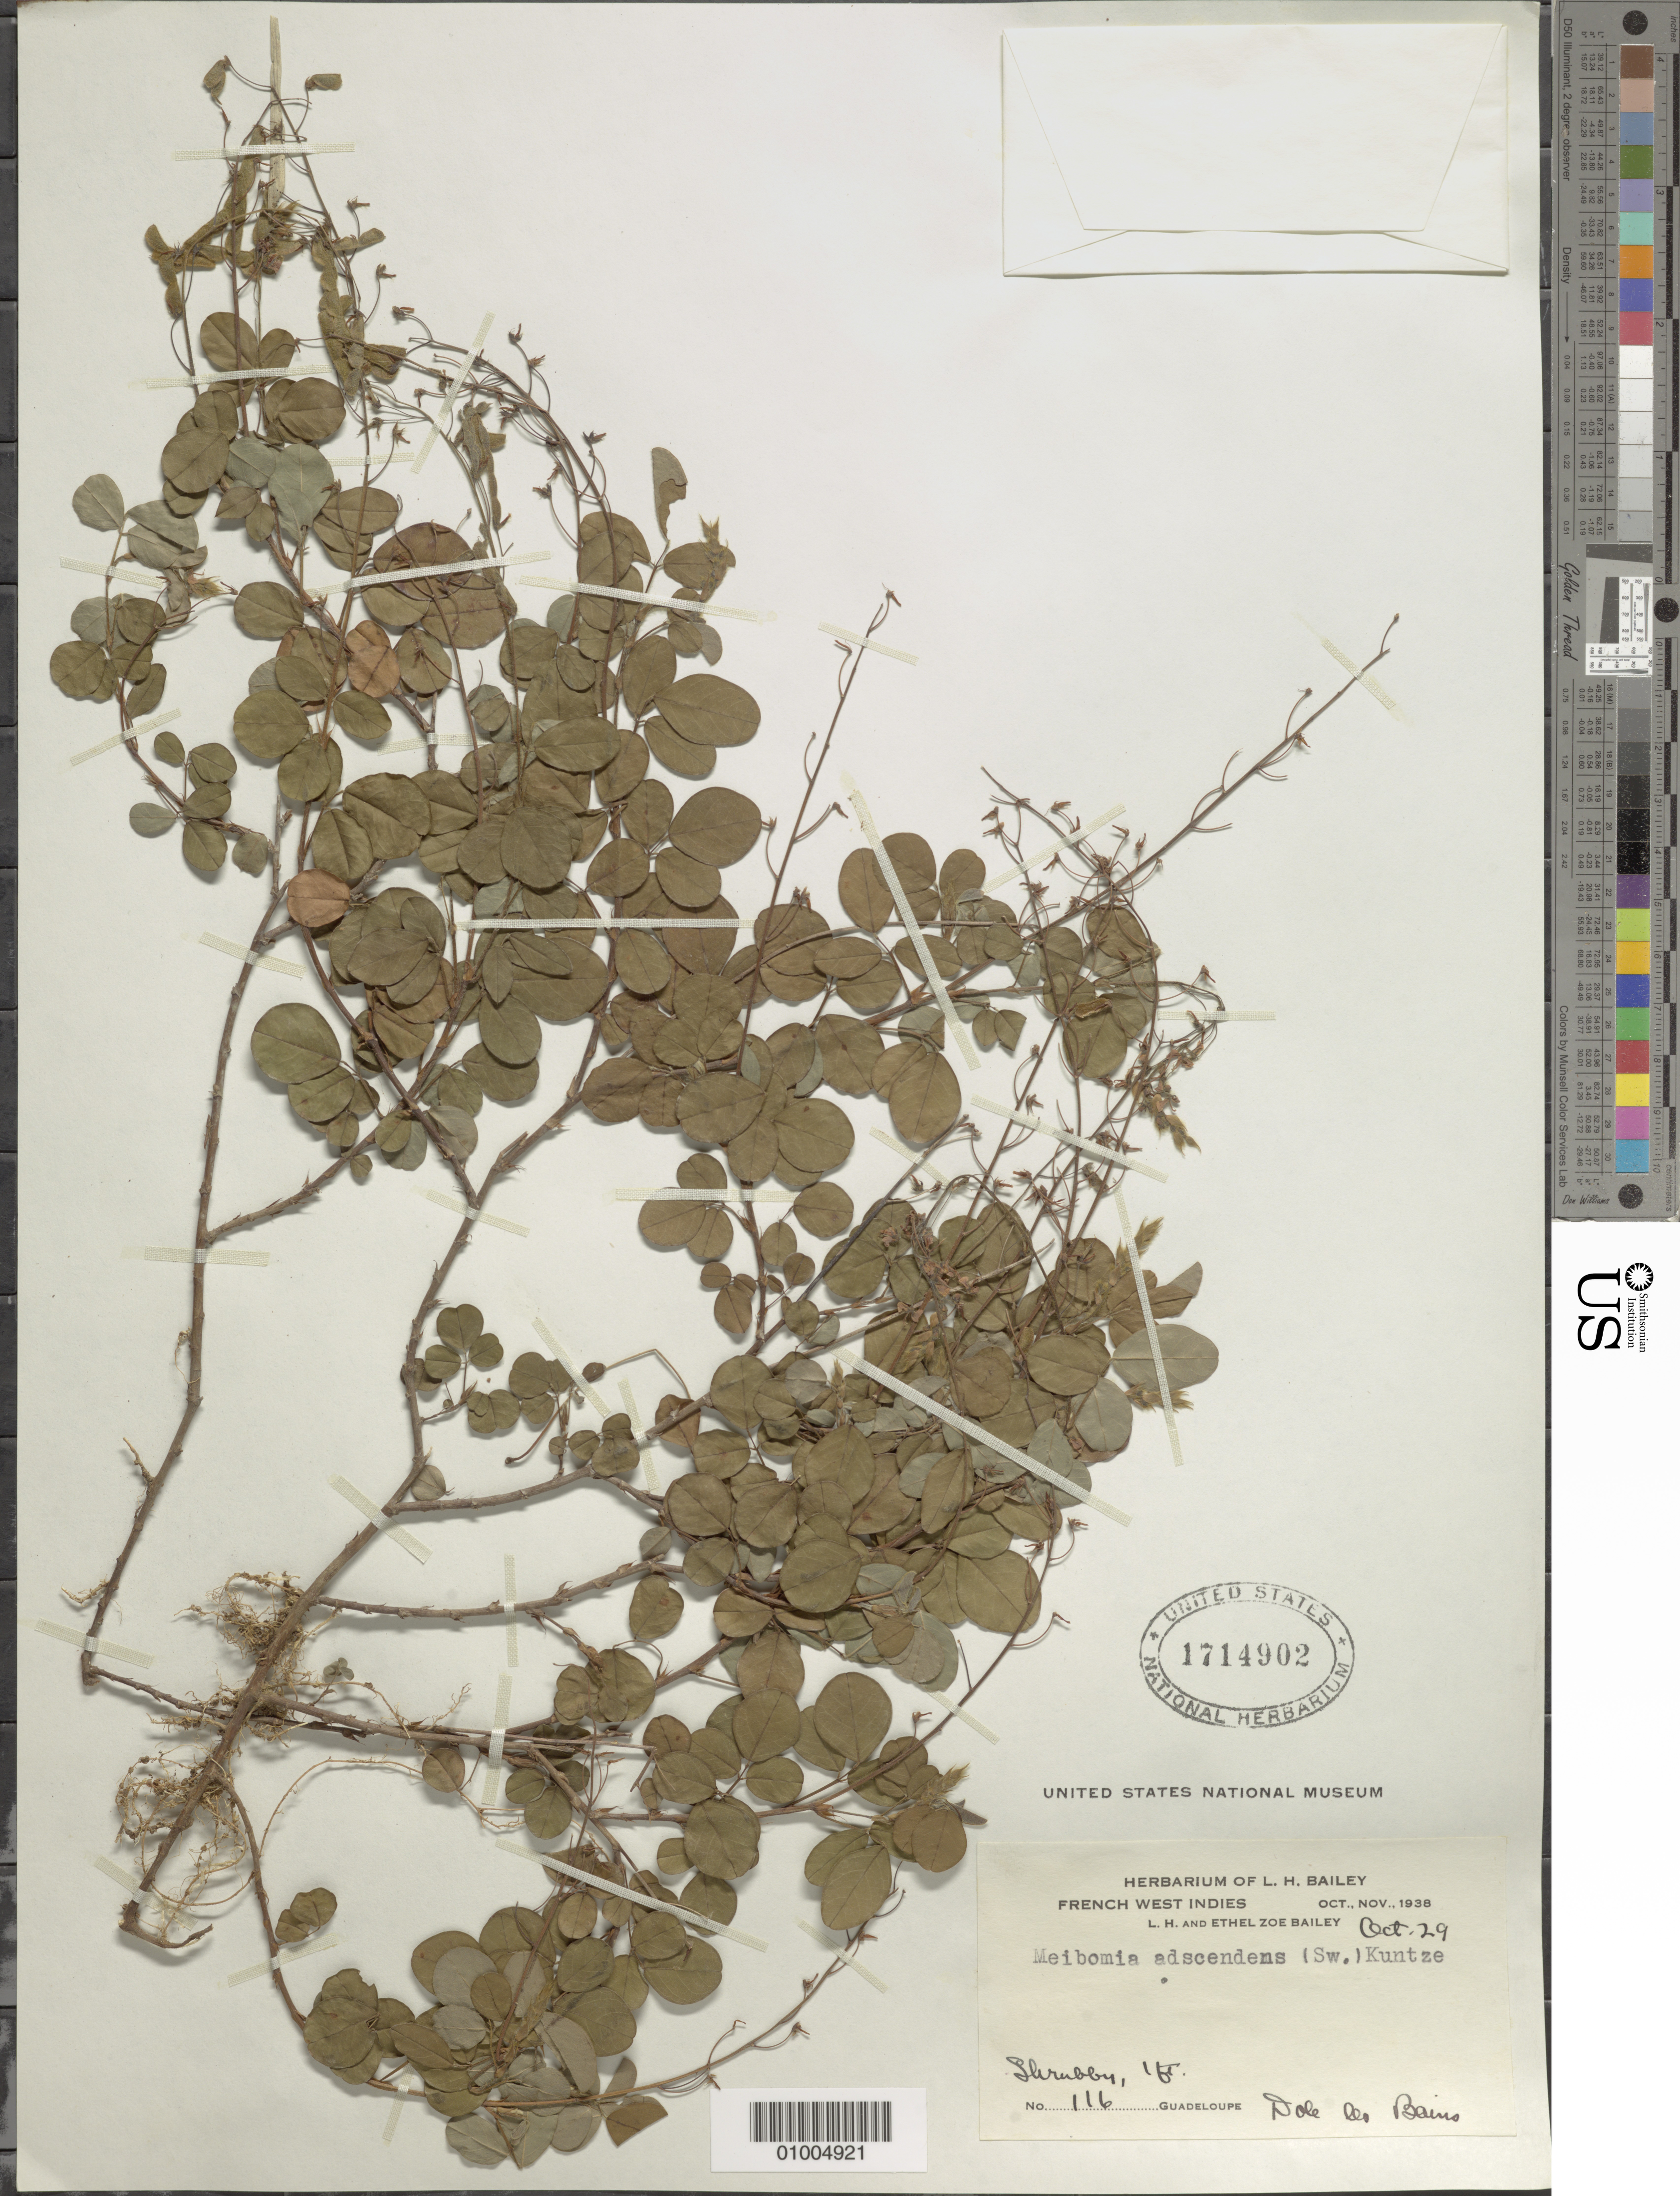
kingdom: Plantae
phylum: Tracheophyta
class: Magnoliopsida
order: Fabales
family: Fabaceae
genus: Grona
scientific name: Grona adscendens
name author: (Sw.) H. Ohashi & K. Ohashi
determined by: Strong, Mark T., (BOT), Smithsonian Institution - National Museum of Natural History (UNITED STATES)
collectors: E. Z. Bailey & L. H. Bailey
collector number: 116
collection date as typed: Oct 1938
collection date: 1938-10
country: Guadeloupe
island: Basse Terre [Guadeloupe]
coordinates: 0 N, 0 E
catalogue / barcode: US 1714902